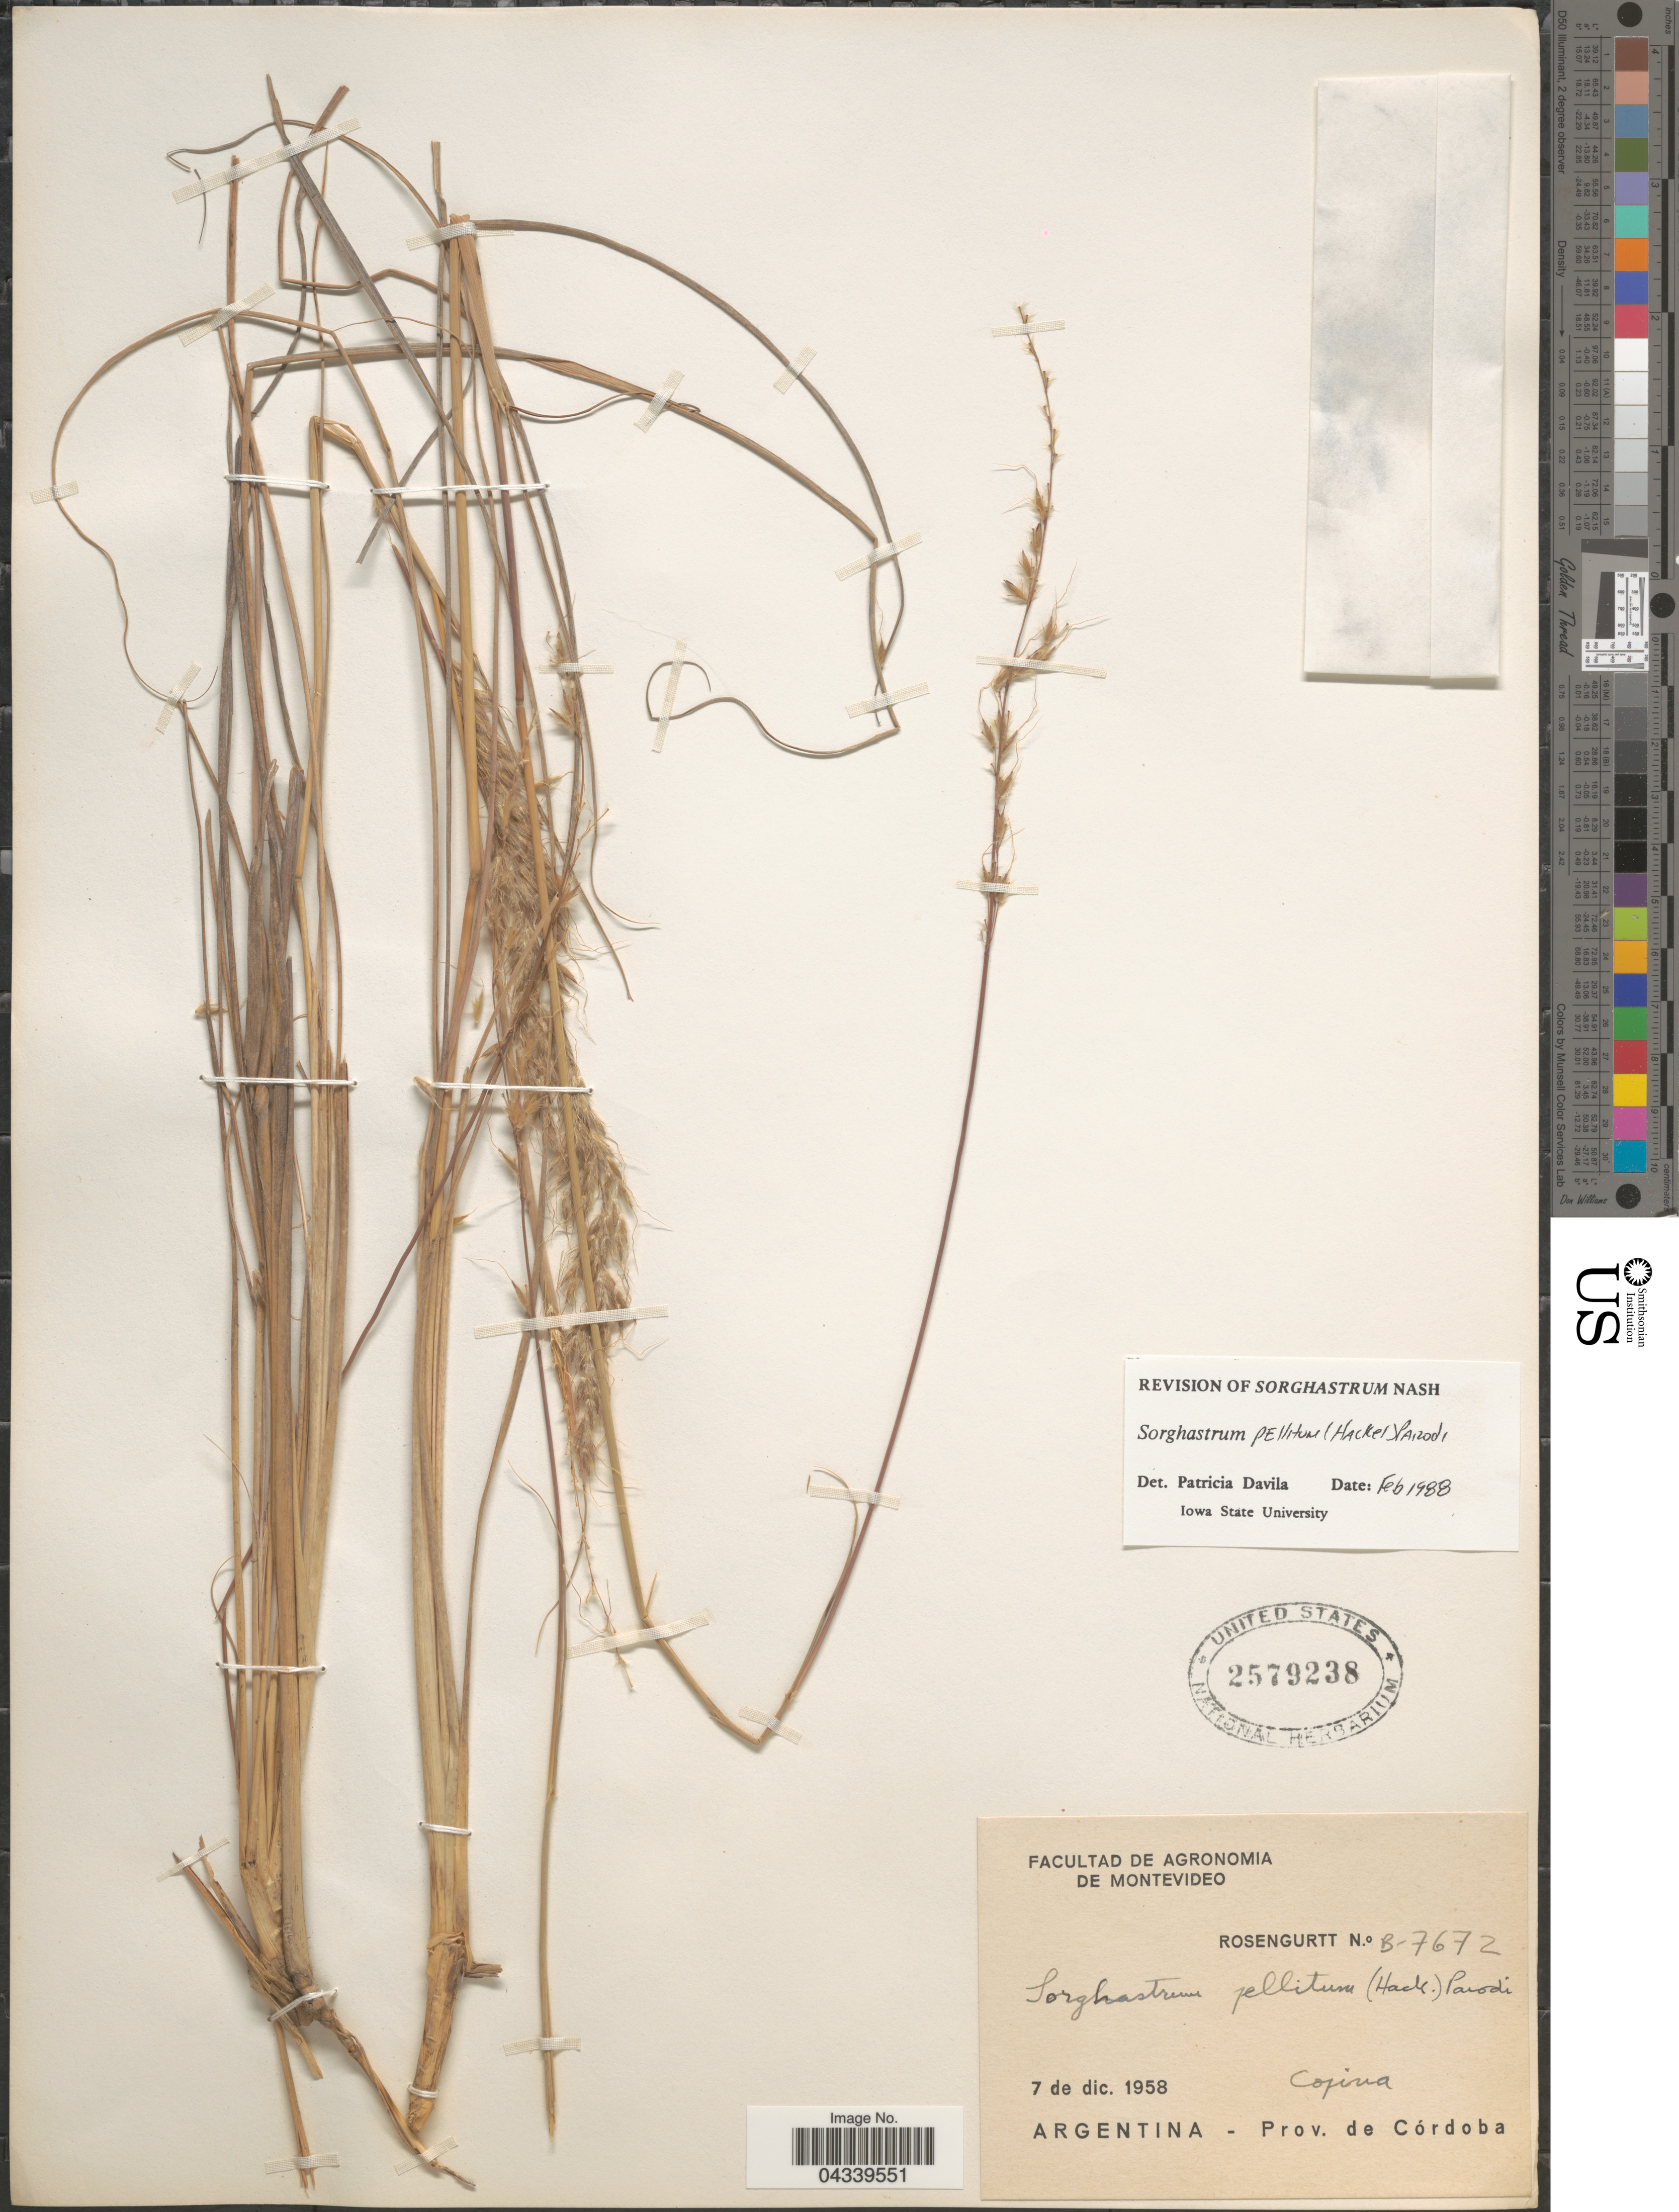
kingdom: Plantae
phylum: Tracheophyta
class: Liliopsida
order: Poales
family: Poaceae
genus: Sorghastrum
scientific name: Sorghastrum pellitum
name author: (Hack.) Parodi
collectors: Rosengurtt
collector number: B-7672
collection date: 1958-12-07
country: Argentina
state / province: Cordoba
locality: Cojina.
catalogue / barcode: US 2579238